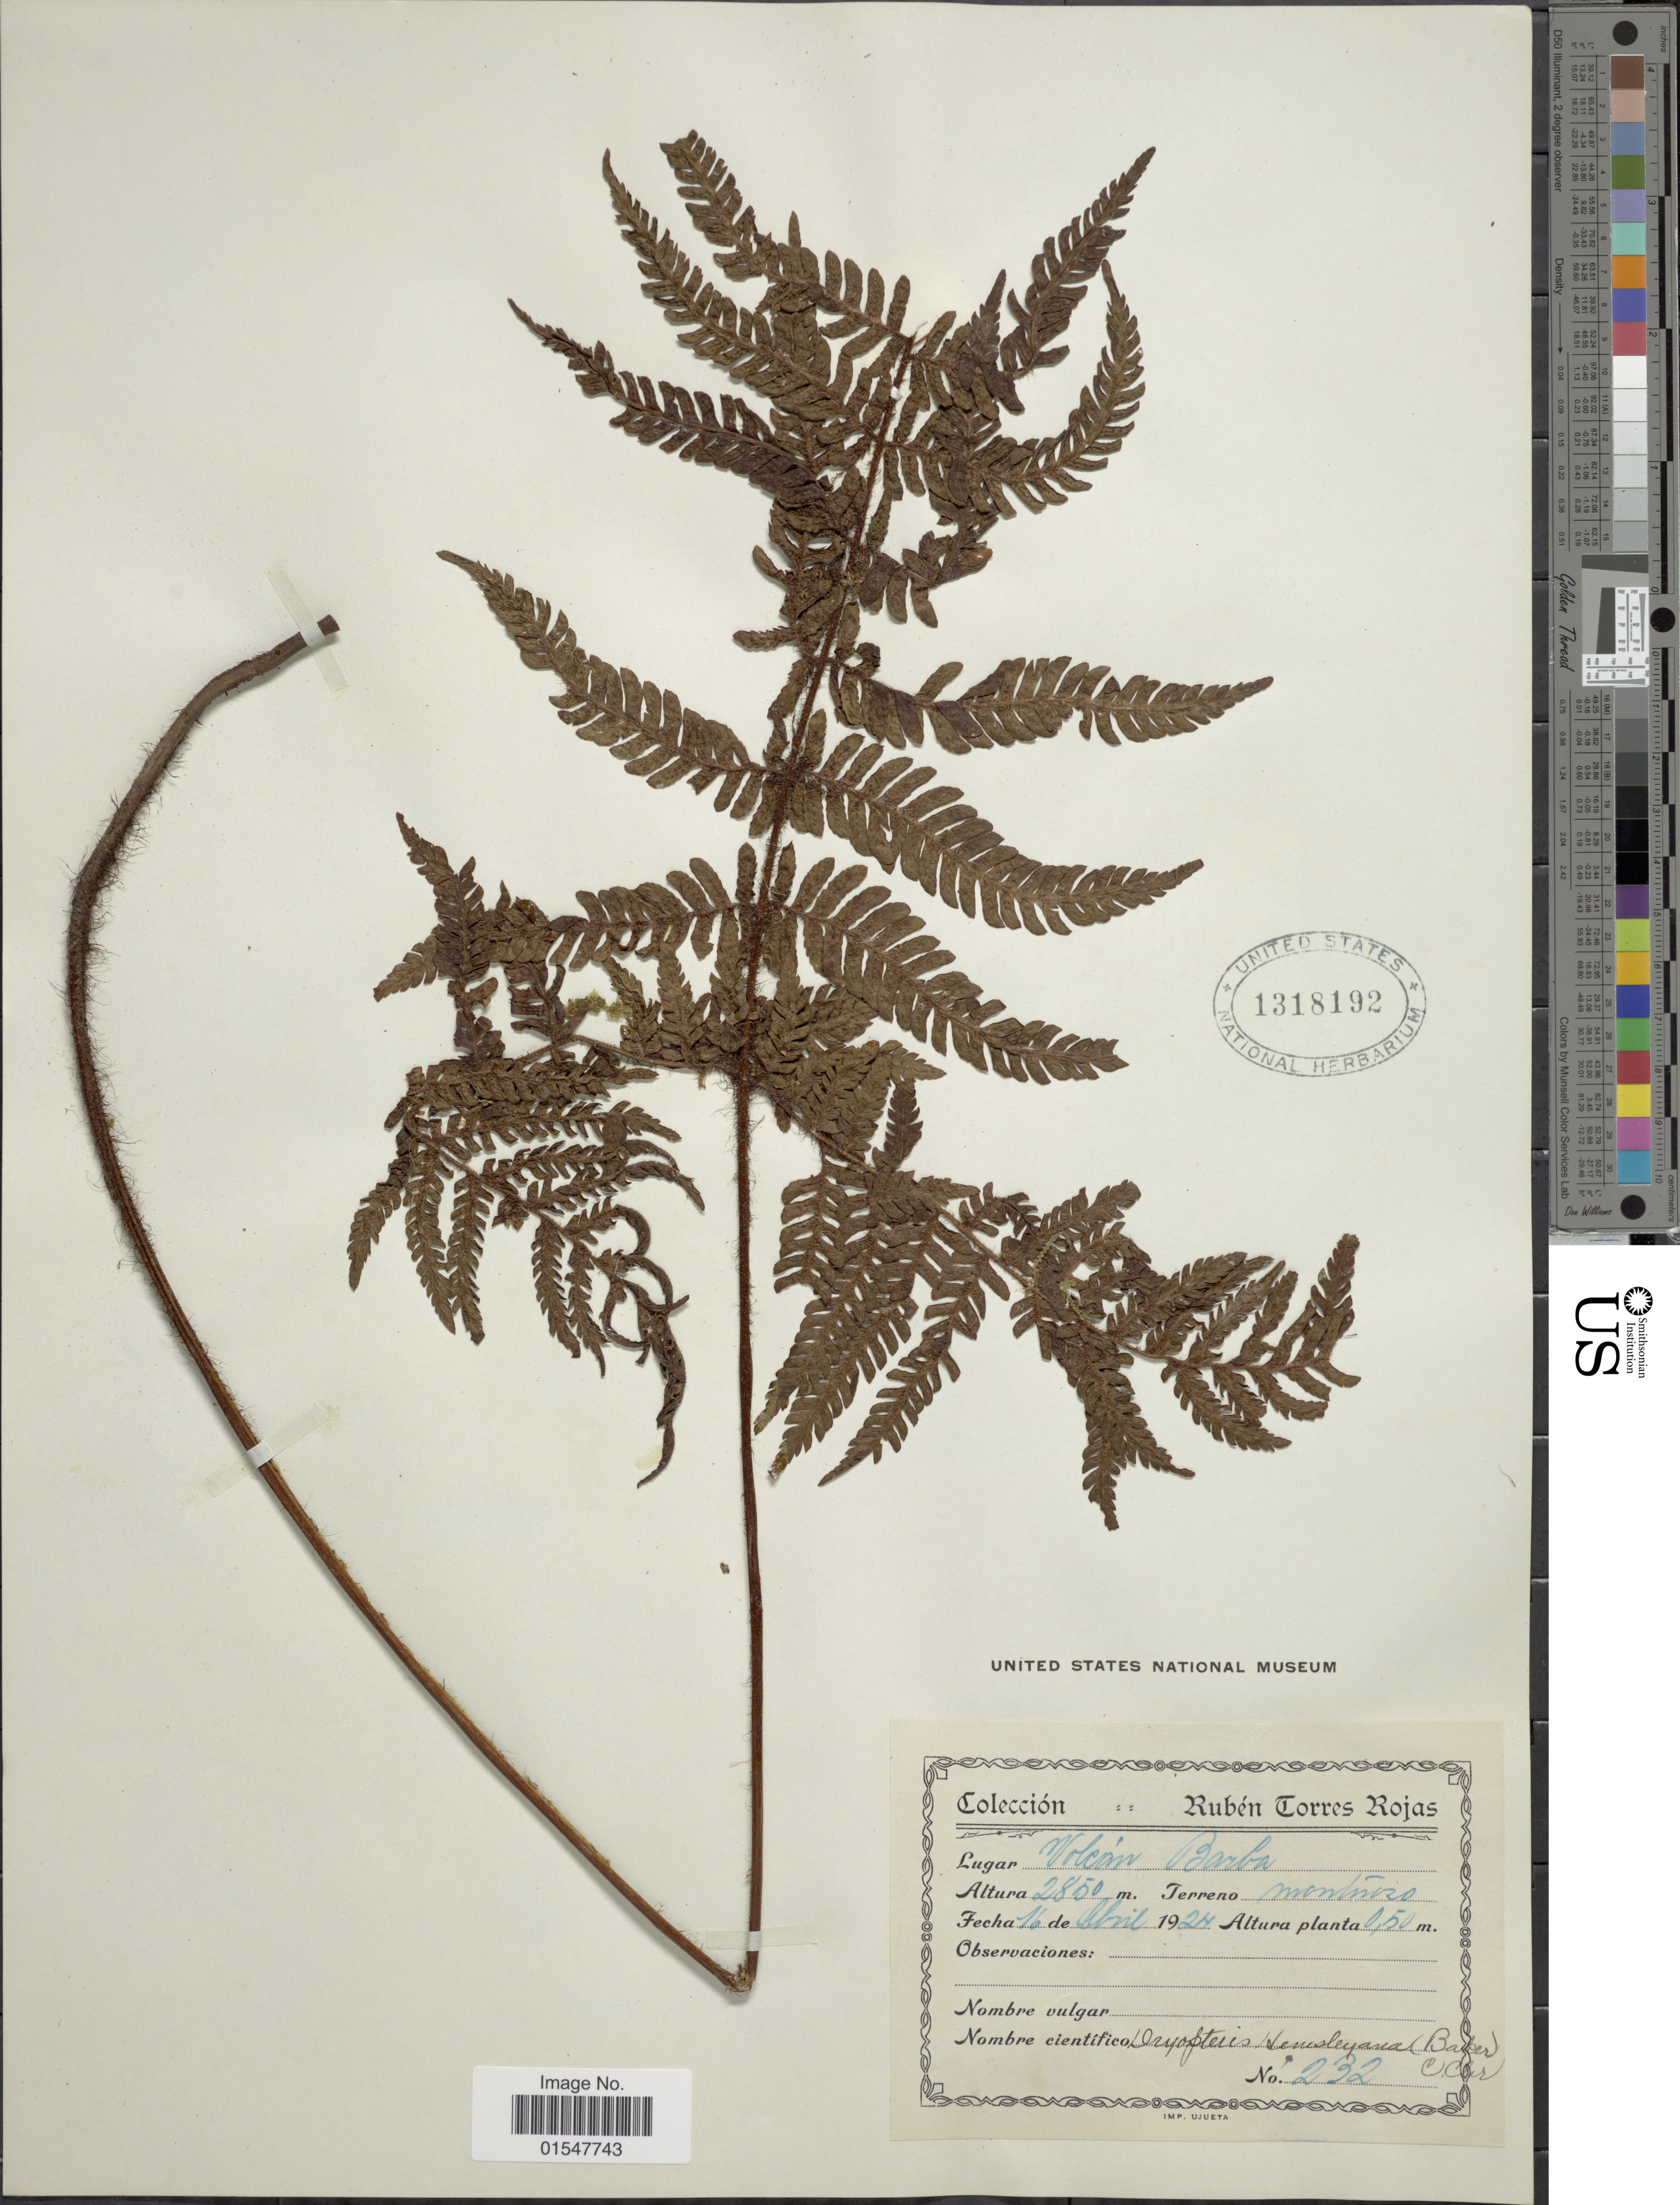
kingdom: Plantae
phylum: Tracheophyta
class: Polypodiopsida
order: Polypodiales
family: Dryopteridaceae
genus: Ctenitis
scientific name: Ctenitis hemsleyana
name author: (Baker ex Hemsl.) Copel.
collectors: R. Torres Rojas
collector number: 232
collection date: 1924-04-16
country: Costa Rica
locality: Volcan Barba, terreno Montanoso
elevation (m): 2850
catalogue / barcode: US 1318192